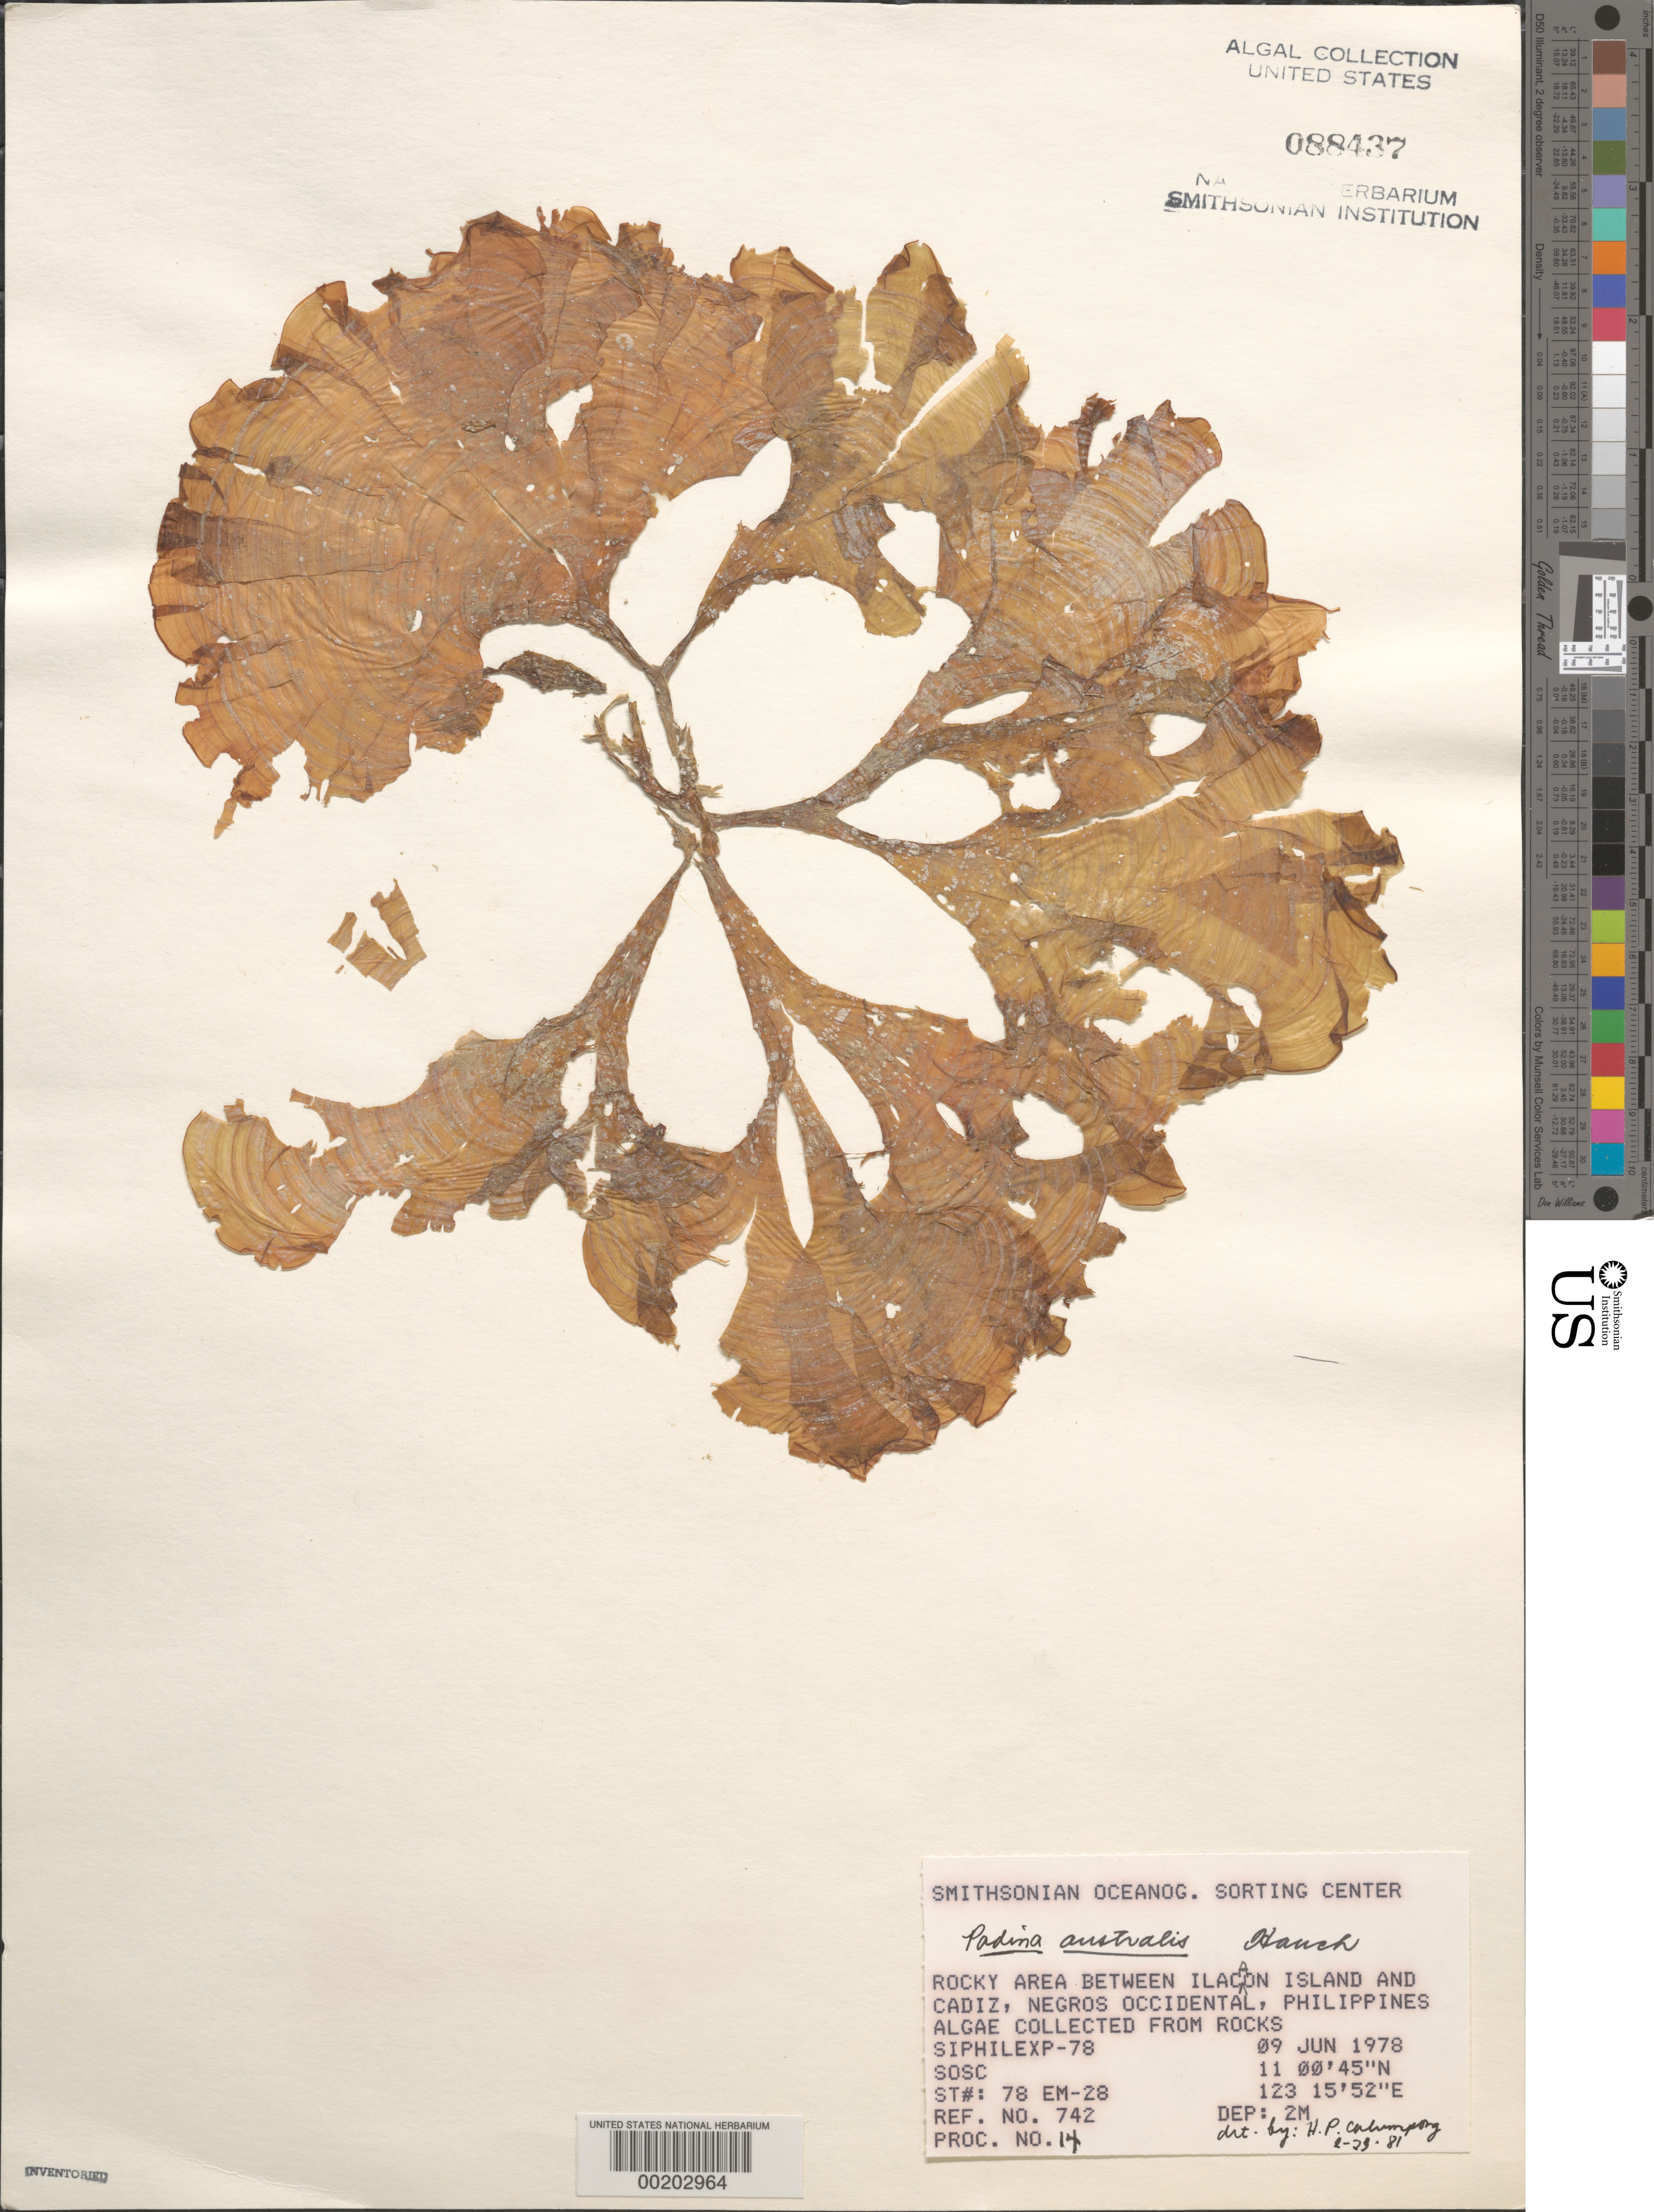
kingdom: Chromista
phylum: Ochrophyta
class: Phaeophyceae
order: Dictyotales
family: Dictyotaceae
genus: Padina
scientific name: Padina australis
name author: Hauck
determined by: Calumpong, H. P.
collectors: SOSC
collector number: Station 78 Em-28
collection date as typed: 09 Jun 1978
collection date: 1978-06-09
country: Philippines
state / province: Western Visayas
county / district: Negros Occidental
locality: Between ilacaon island & cadiz, negros occidental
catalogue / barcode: US 88437